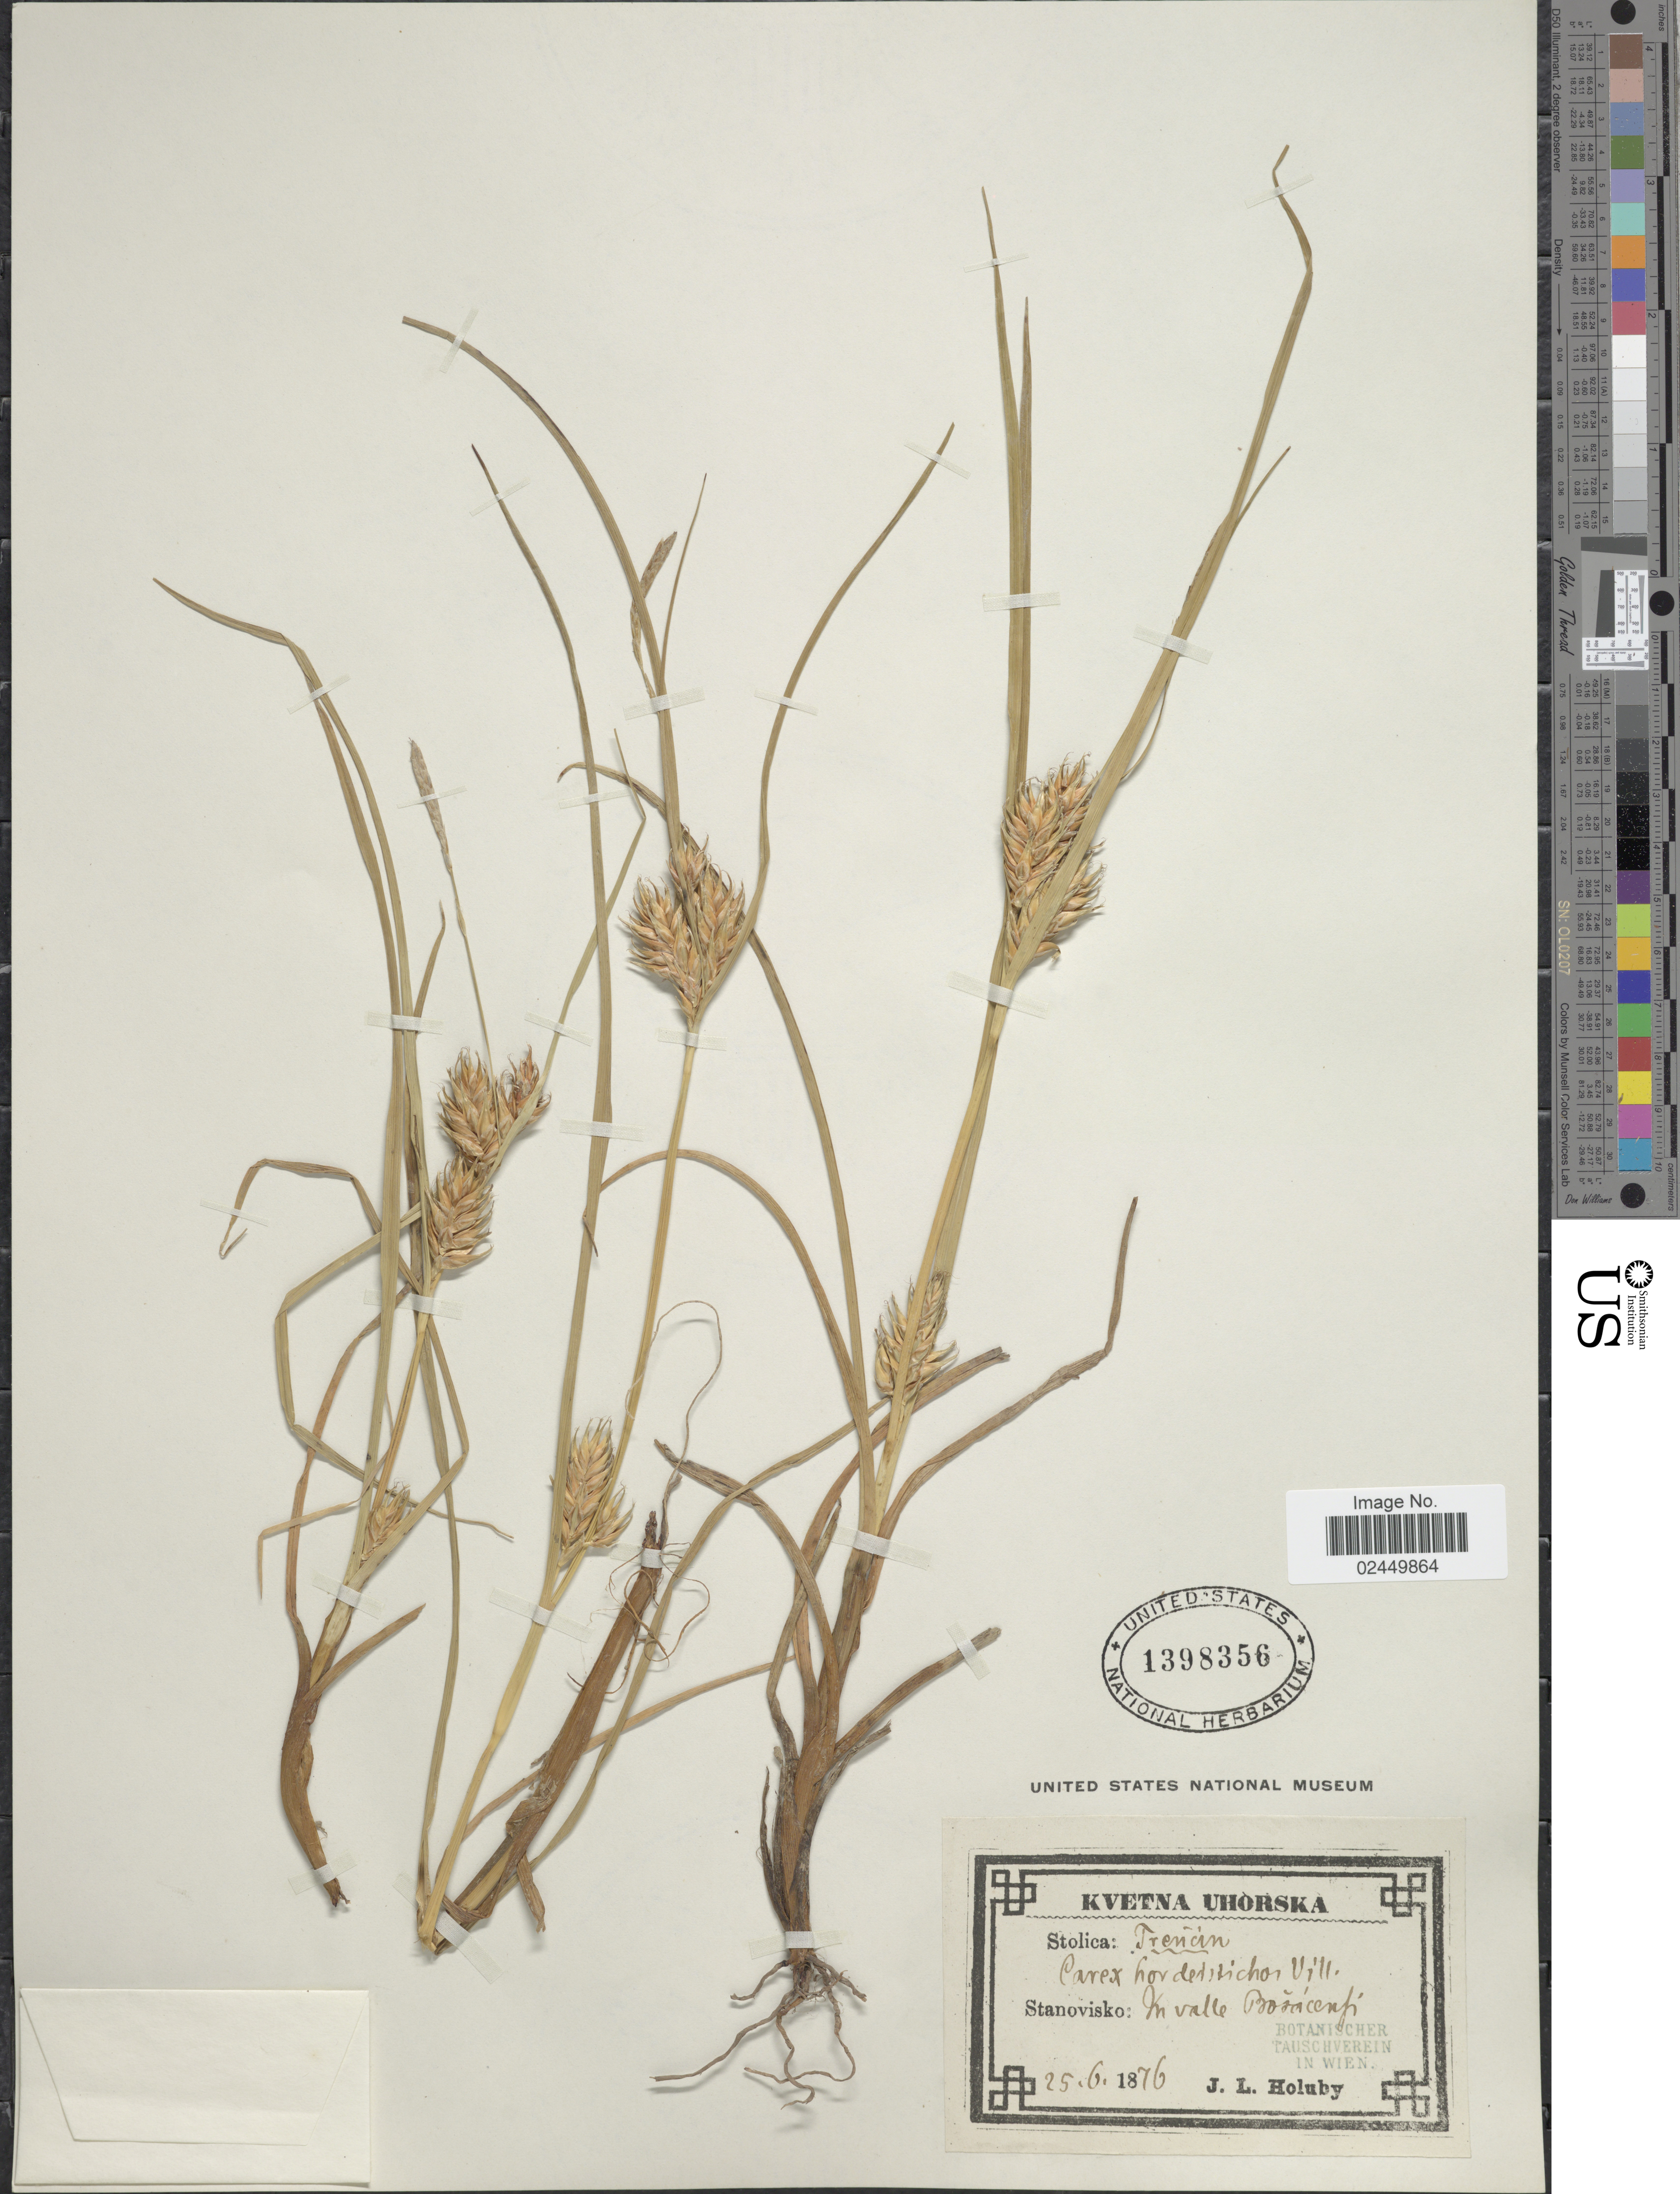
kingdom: Plantae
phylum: Tracheophyta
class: Liliopsida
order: Poales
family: Cyperaceae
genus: Carex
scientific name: Carex hordeistichos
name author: Vill.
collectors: J. Holuby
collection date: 1876-06-25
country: Czechia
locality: Stanovisko: In valle Bosacenfi [interpreted]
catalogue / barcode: US 1398356